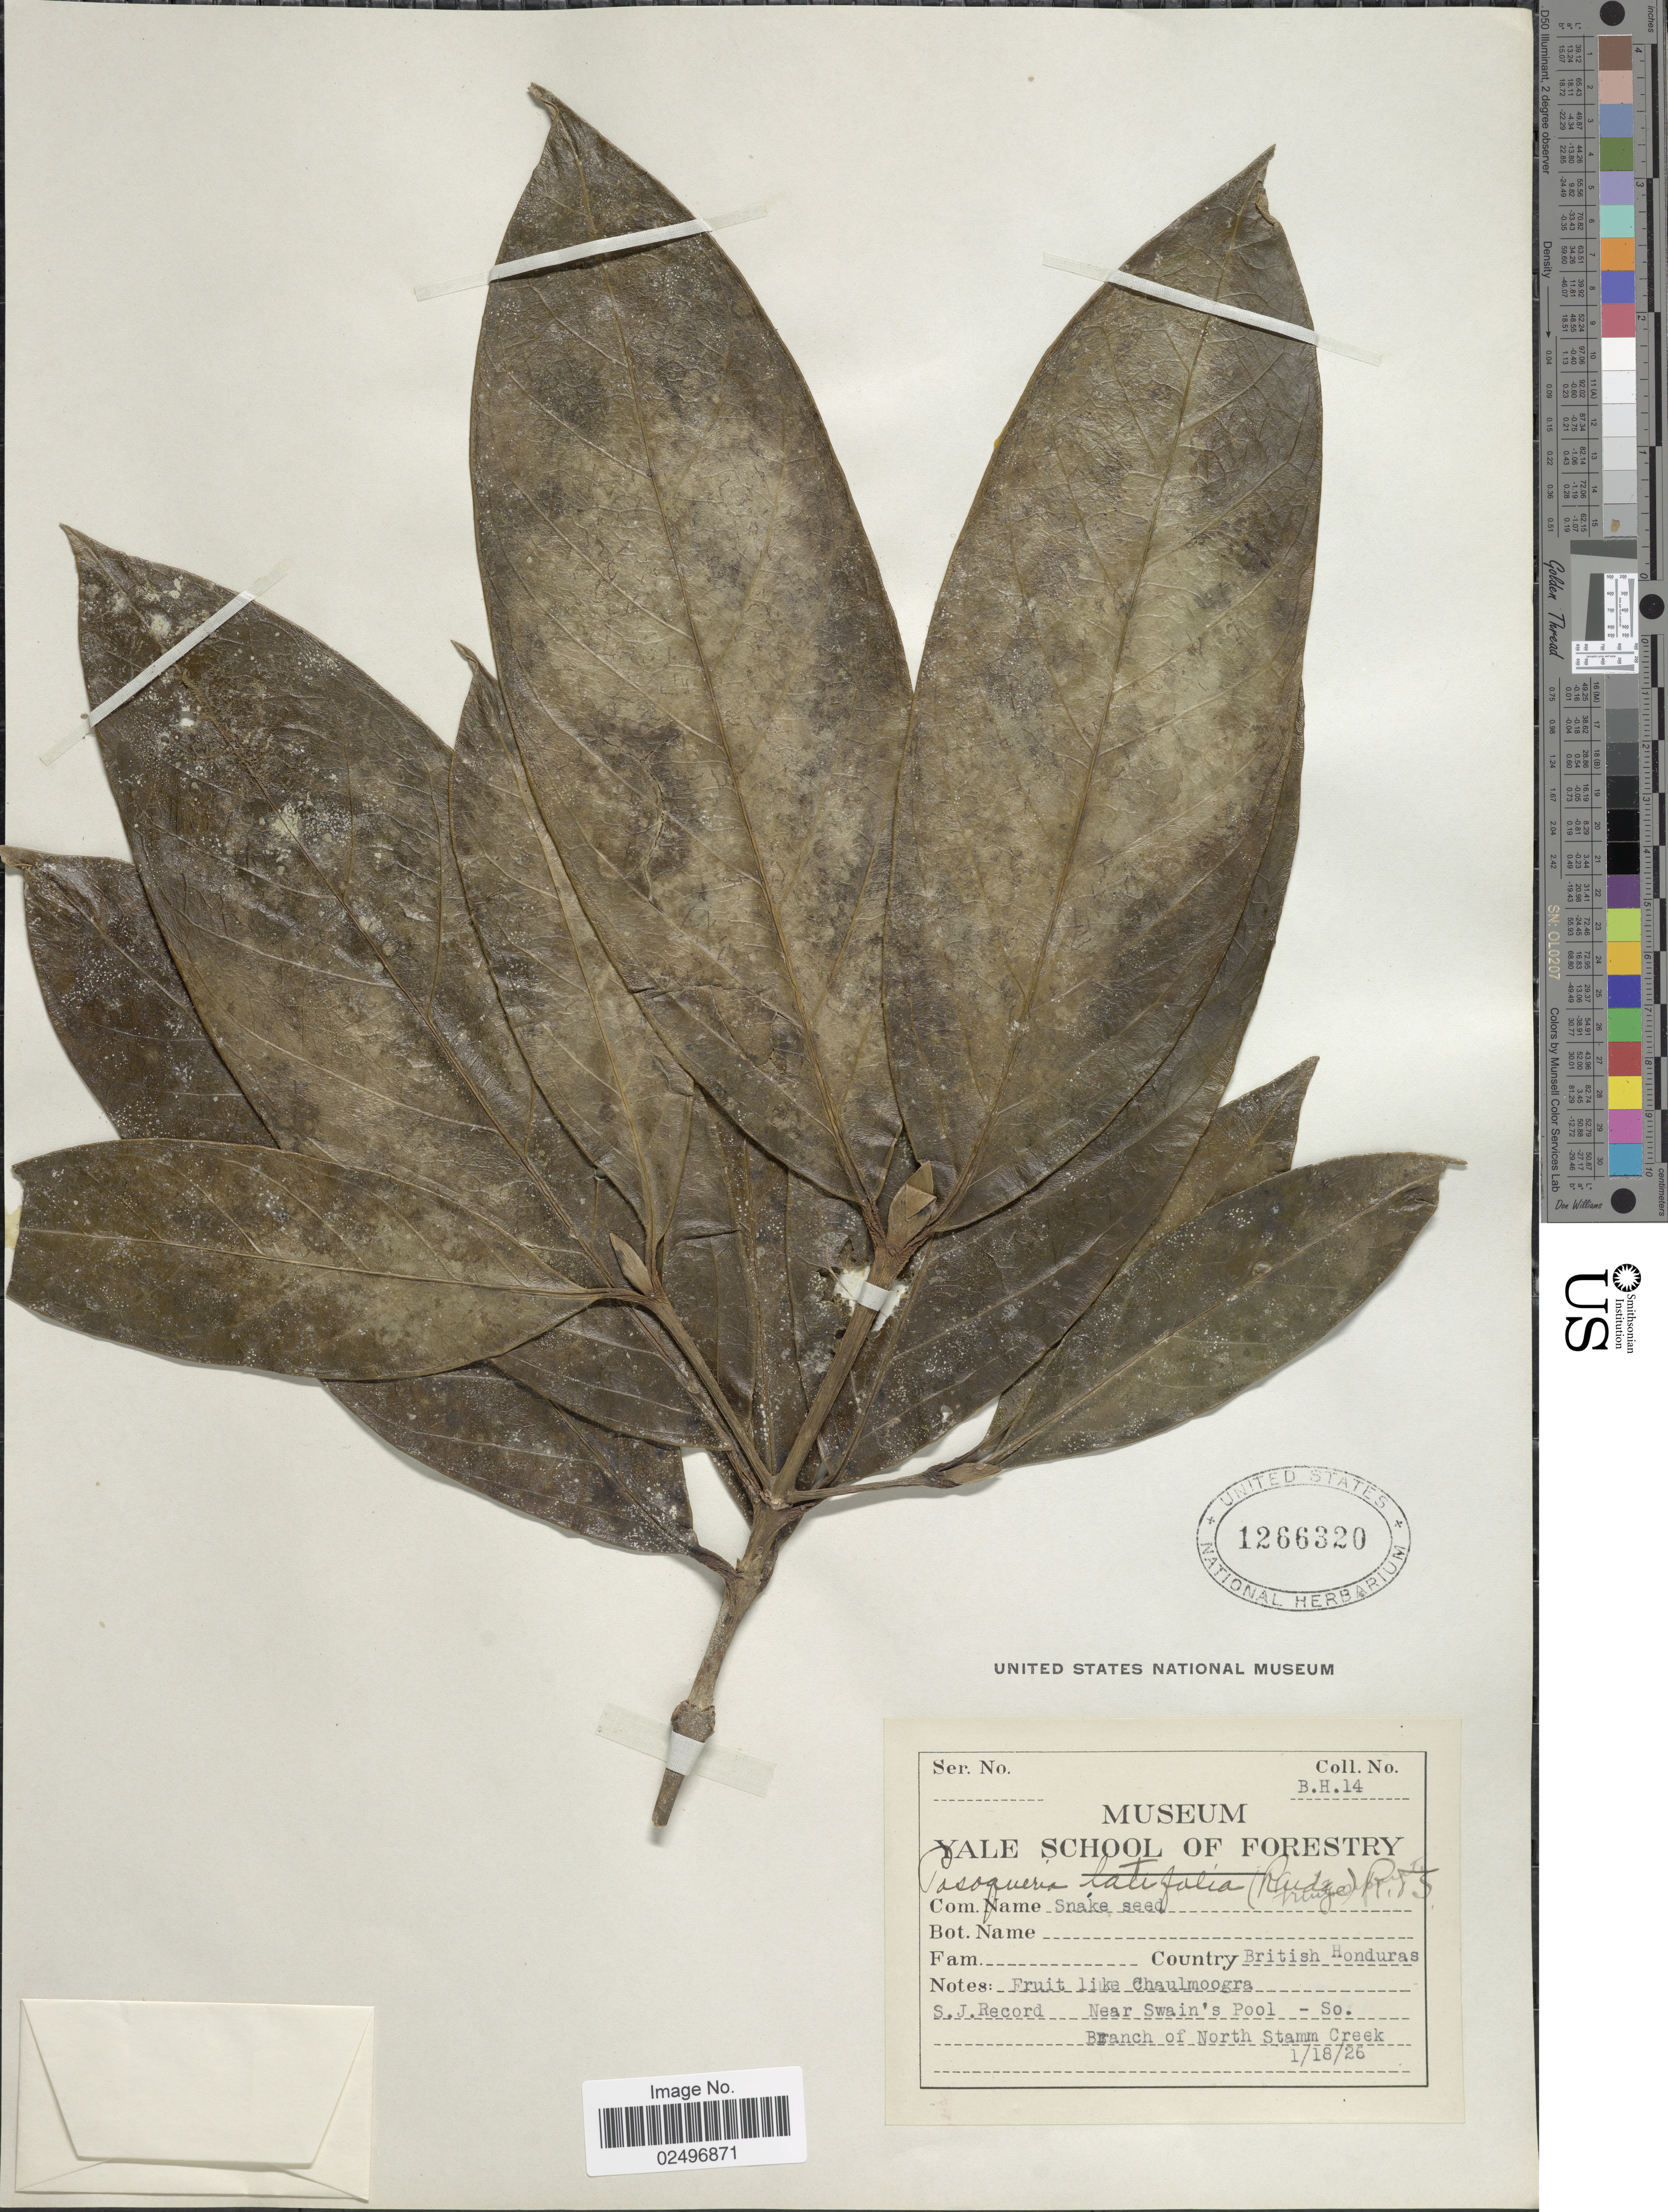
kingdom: Plantae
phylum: Tracheophyta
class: Magnoliopsida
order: Gentianales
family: Rubiaceae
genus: Posoqueria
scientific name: Posoqueria latifolia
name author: (Rudge) Roem. & Schult.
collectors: S. J. Record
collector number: B. H. 14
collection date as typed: Transcribed d/m/y: 18/1/26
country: Belize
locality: Country British Honduras, Near Swain's Pool - So. Branch of North Stamm Creek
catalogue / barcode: US 1266320